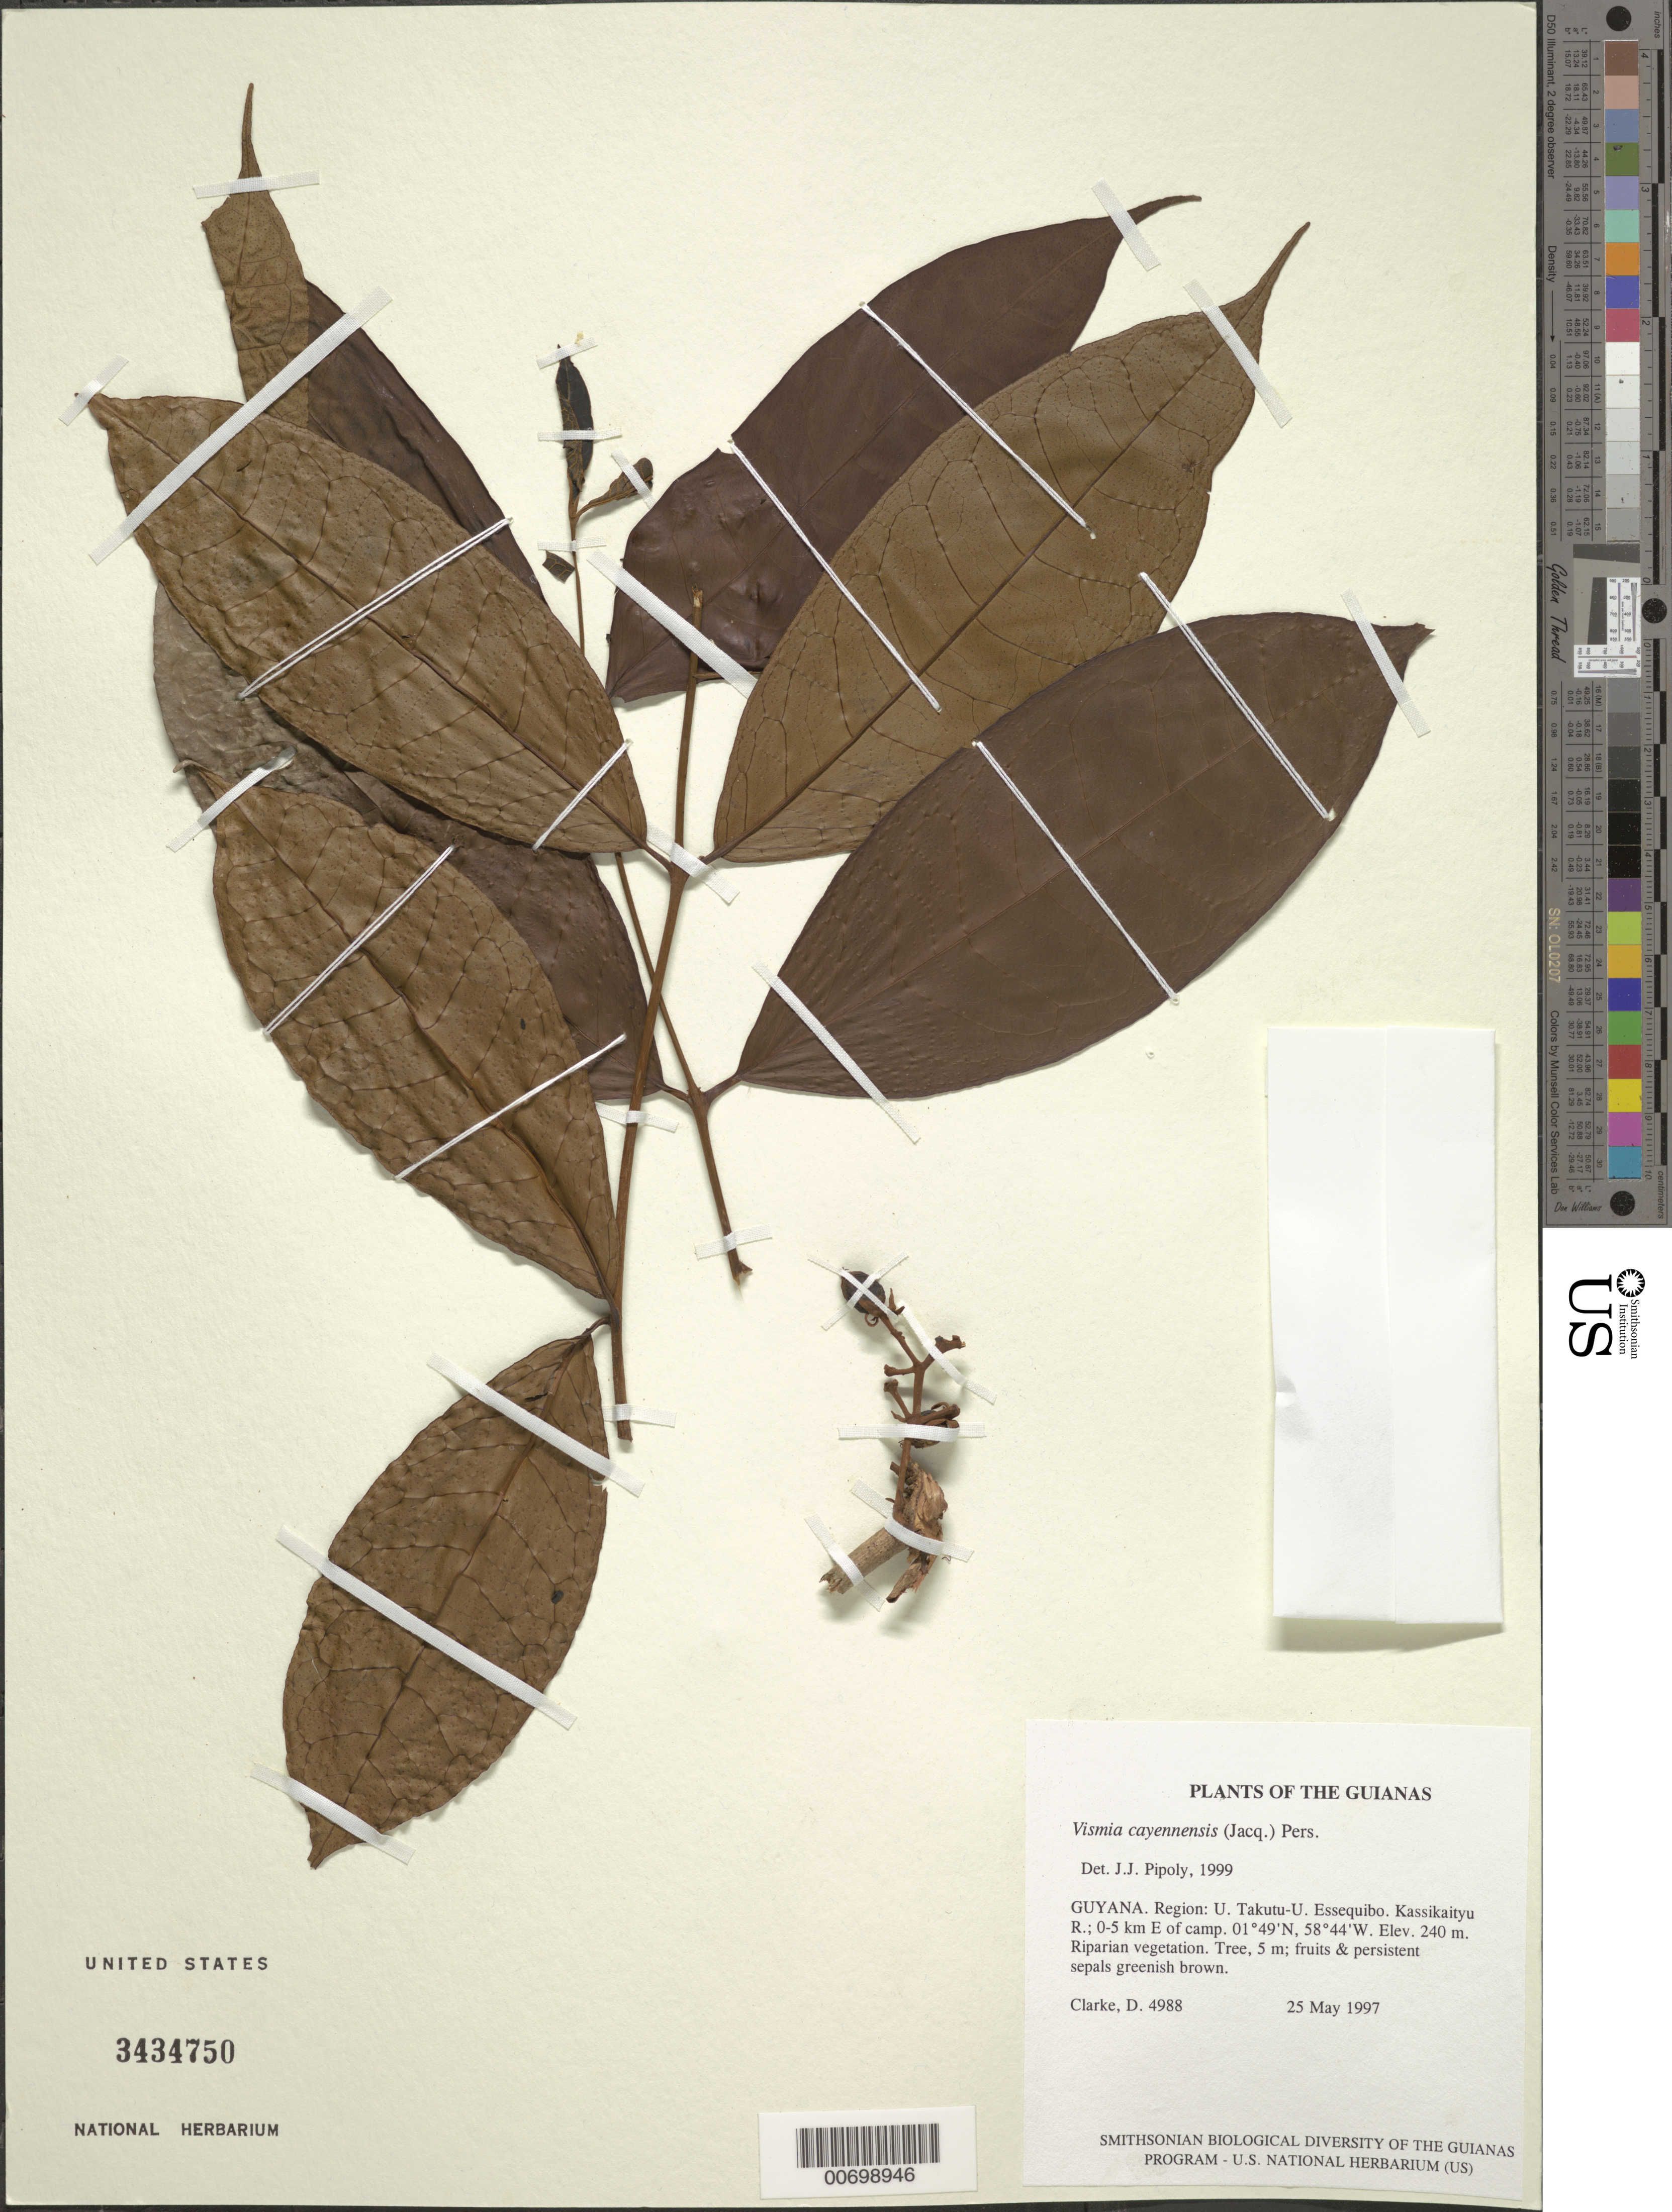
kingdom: Plantae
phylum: Tracheophyta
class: Magnoliopsida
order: Malpighiales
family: Hypericaceae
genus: Vismia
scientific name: Vismia cayennensis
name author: (Jacq.) Pers.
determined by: Pipoly, J. J., III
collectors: H. D. Clarke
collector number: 4988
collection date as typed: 25 May 1997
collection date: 1997-05-25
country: Guyana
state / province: U. Takutu-U. Essequibo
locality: Kassikaityu R.; 0-5 km E of camp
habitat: Riparian vegetation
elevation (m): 240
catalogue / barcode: US 3434750